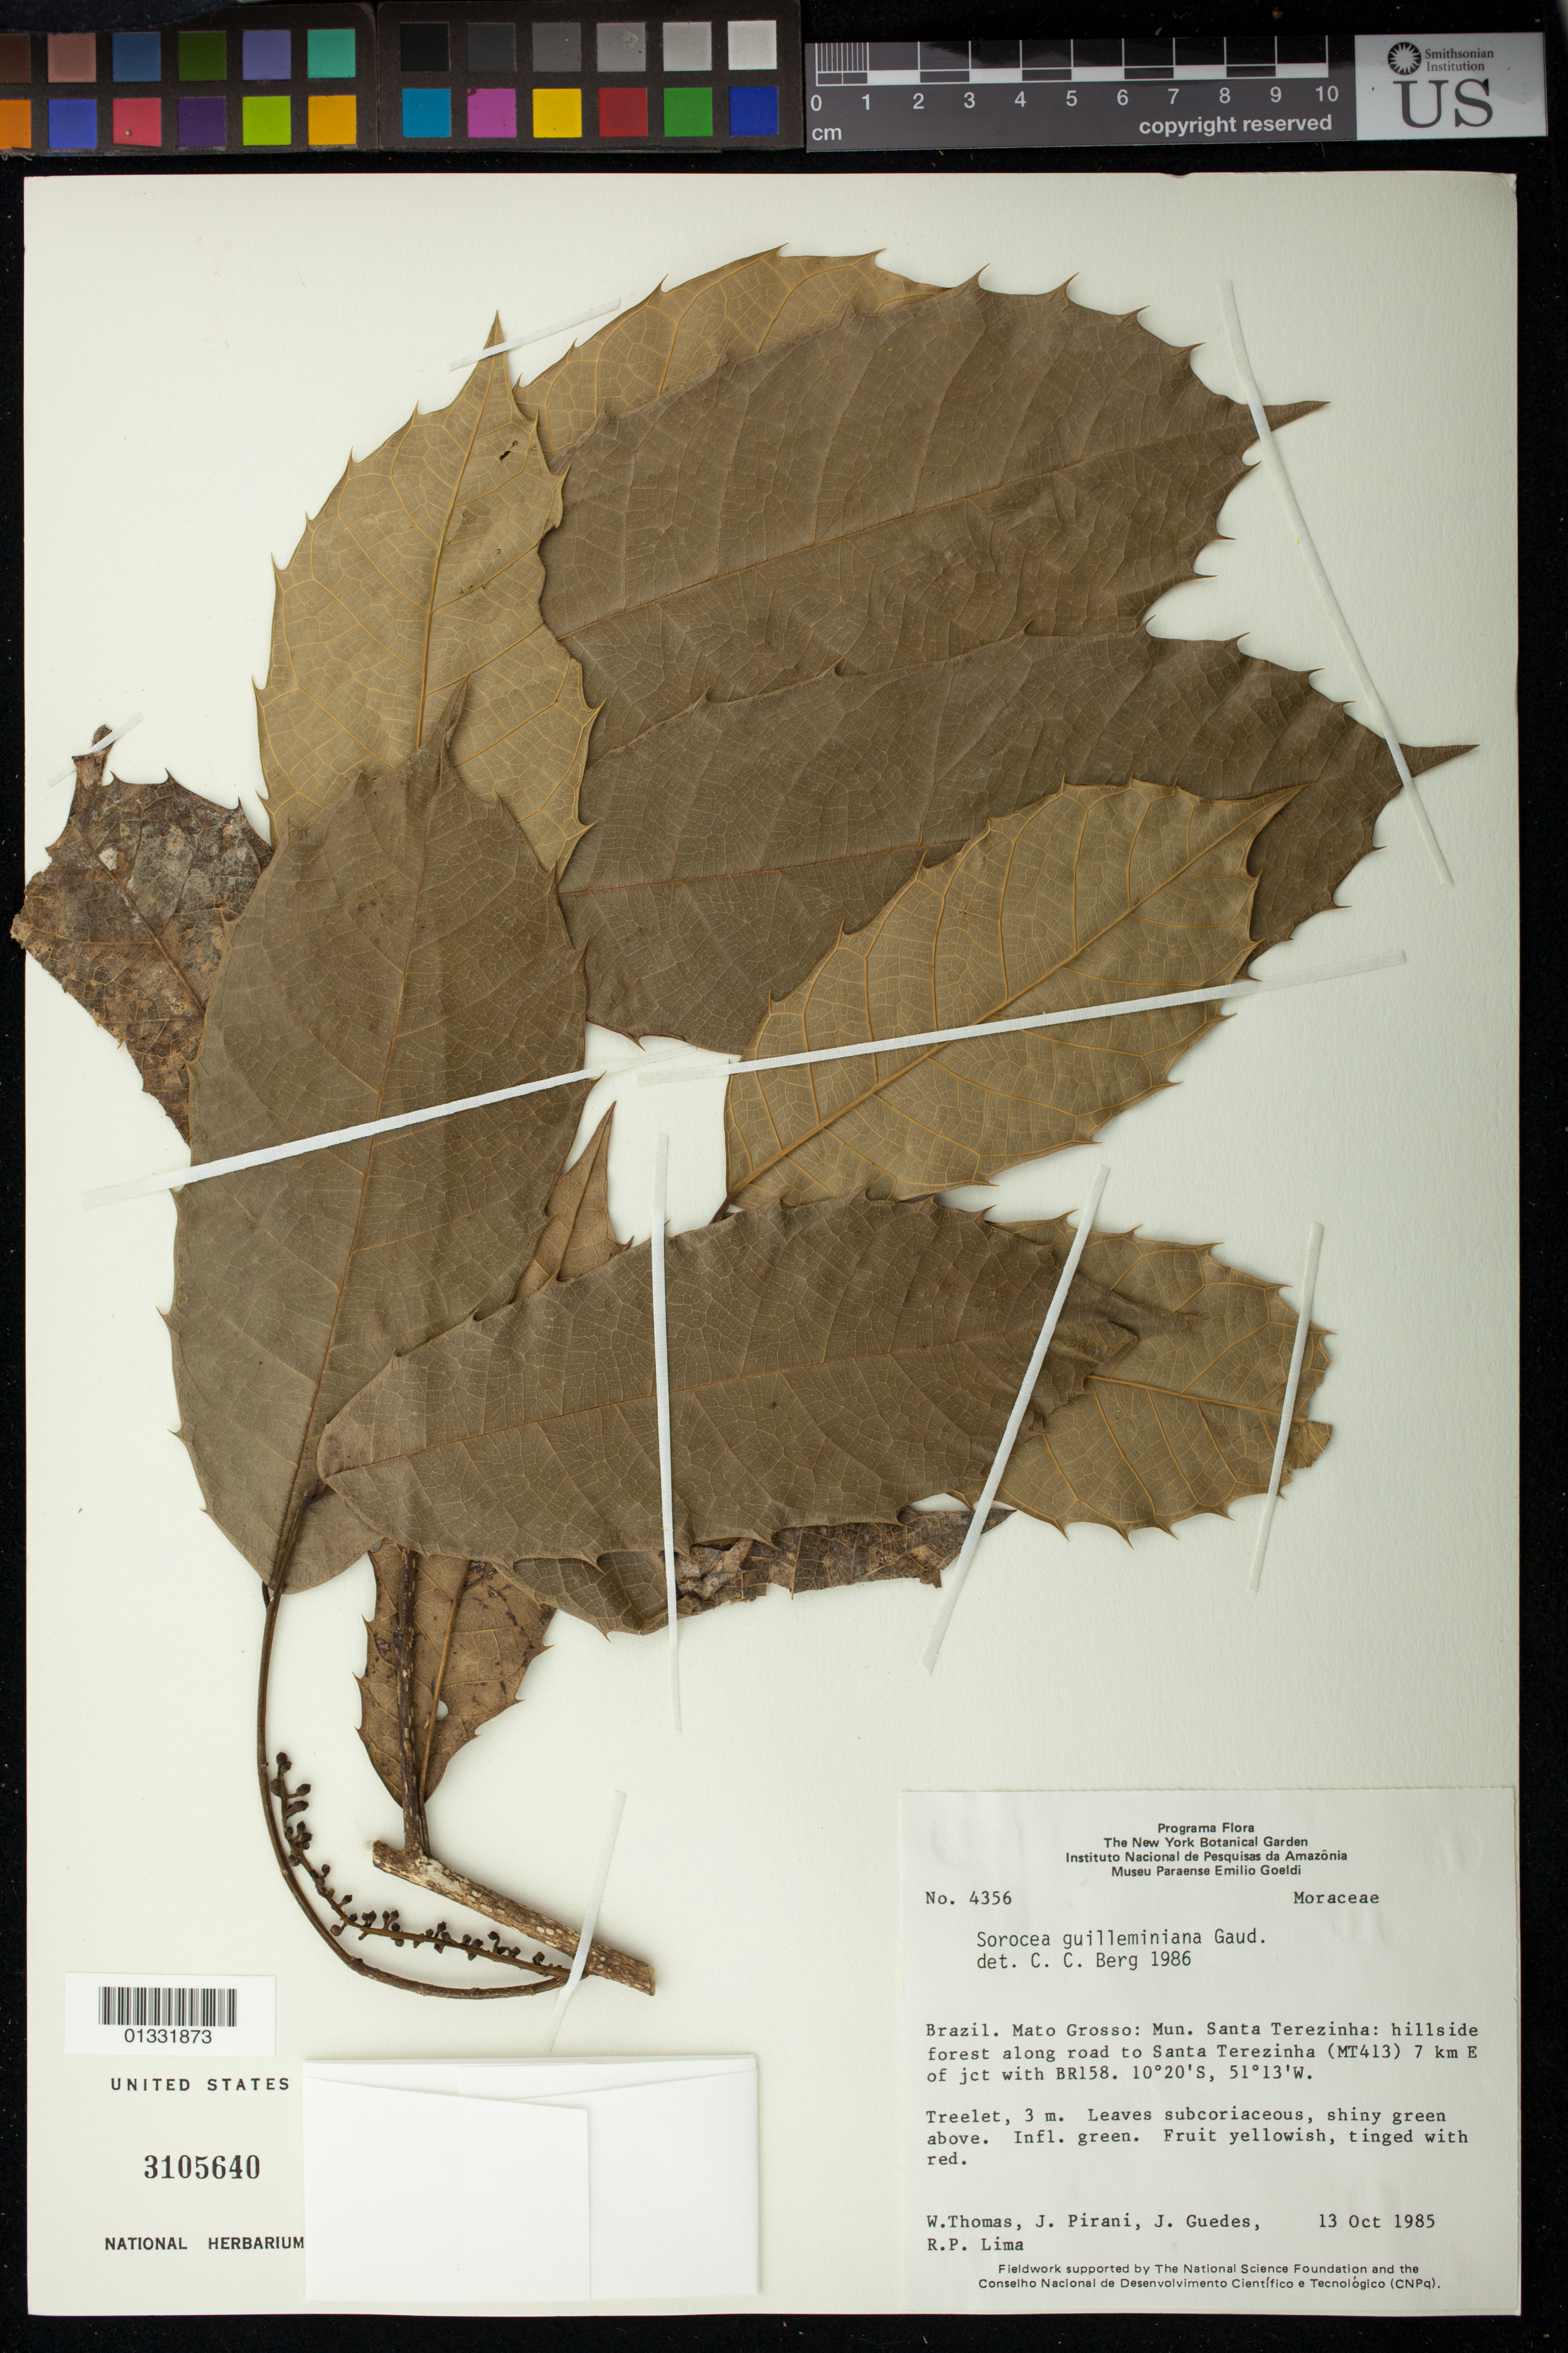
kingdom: Plantae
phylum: Tracheophyta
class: Magnoliopsida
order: Rosales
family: Moraceae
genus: Sorocea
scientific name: Sorocea guilleminiana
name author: Gaudich.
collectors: W. Thomas, J. R. Pirani, J. Guedes & R. P. Lima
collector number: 4356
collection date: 1985-10-13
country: Brazil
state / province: Mato Grosso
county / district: Santa Terezinha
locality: Road to Santa Terezinha (MT 413), 7 km E of jct with BR 158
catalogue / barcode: US 3105640